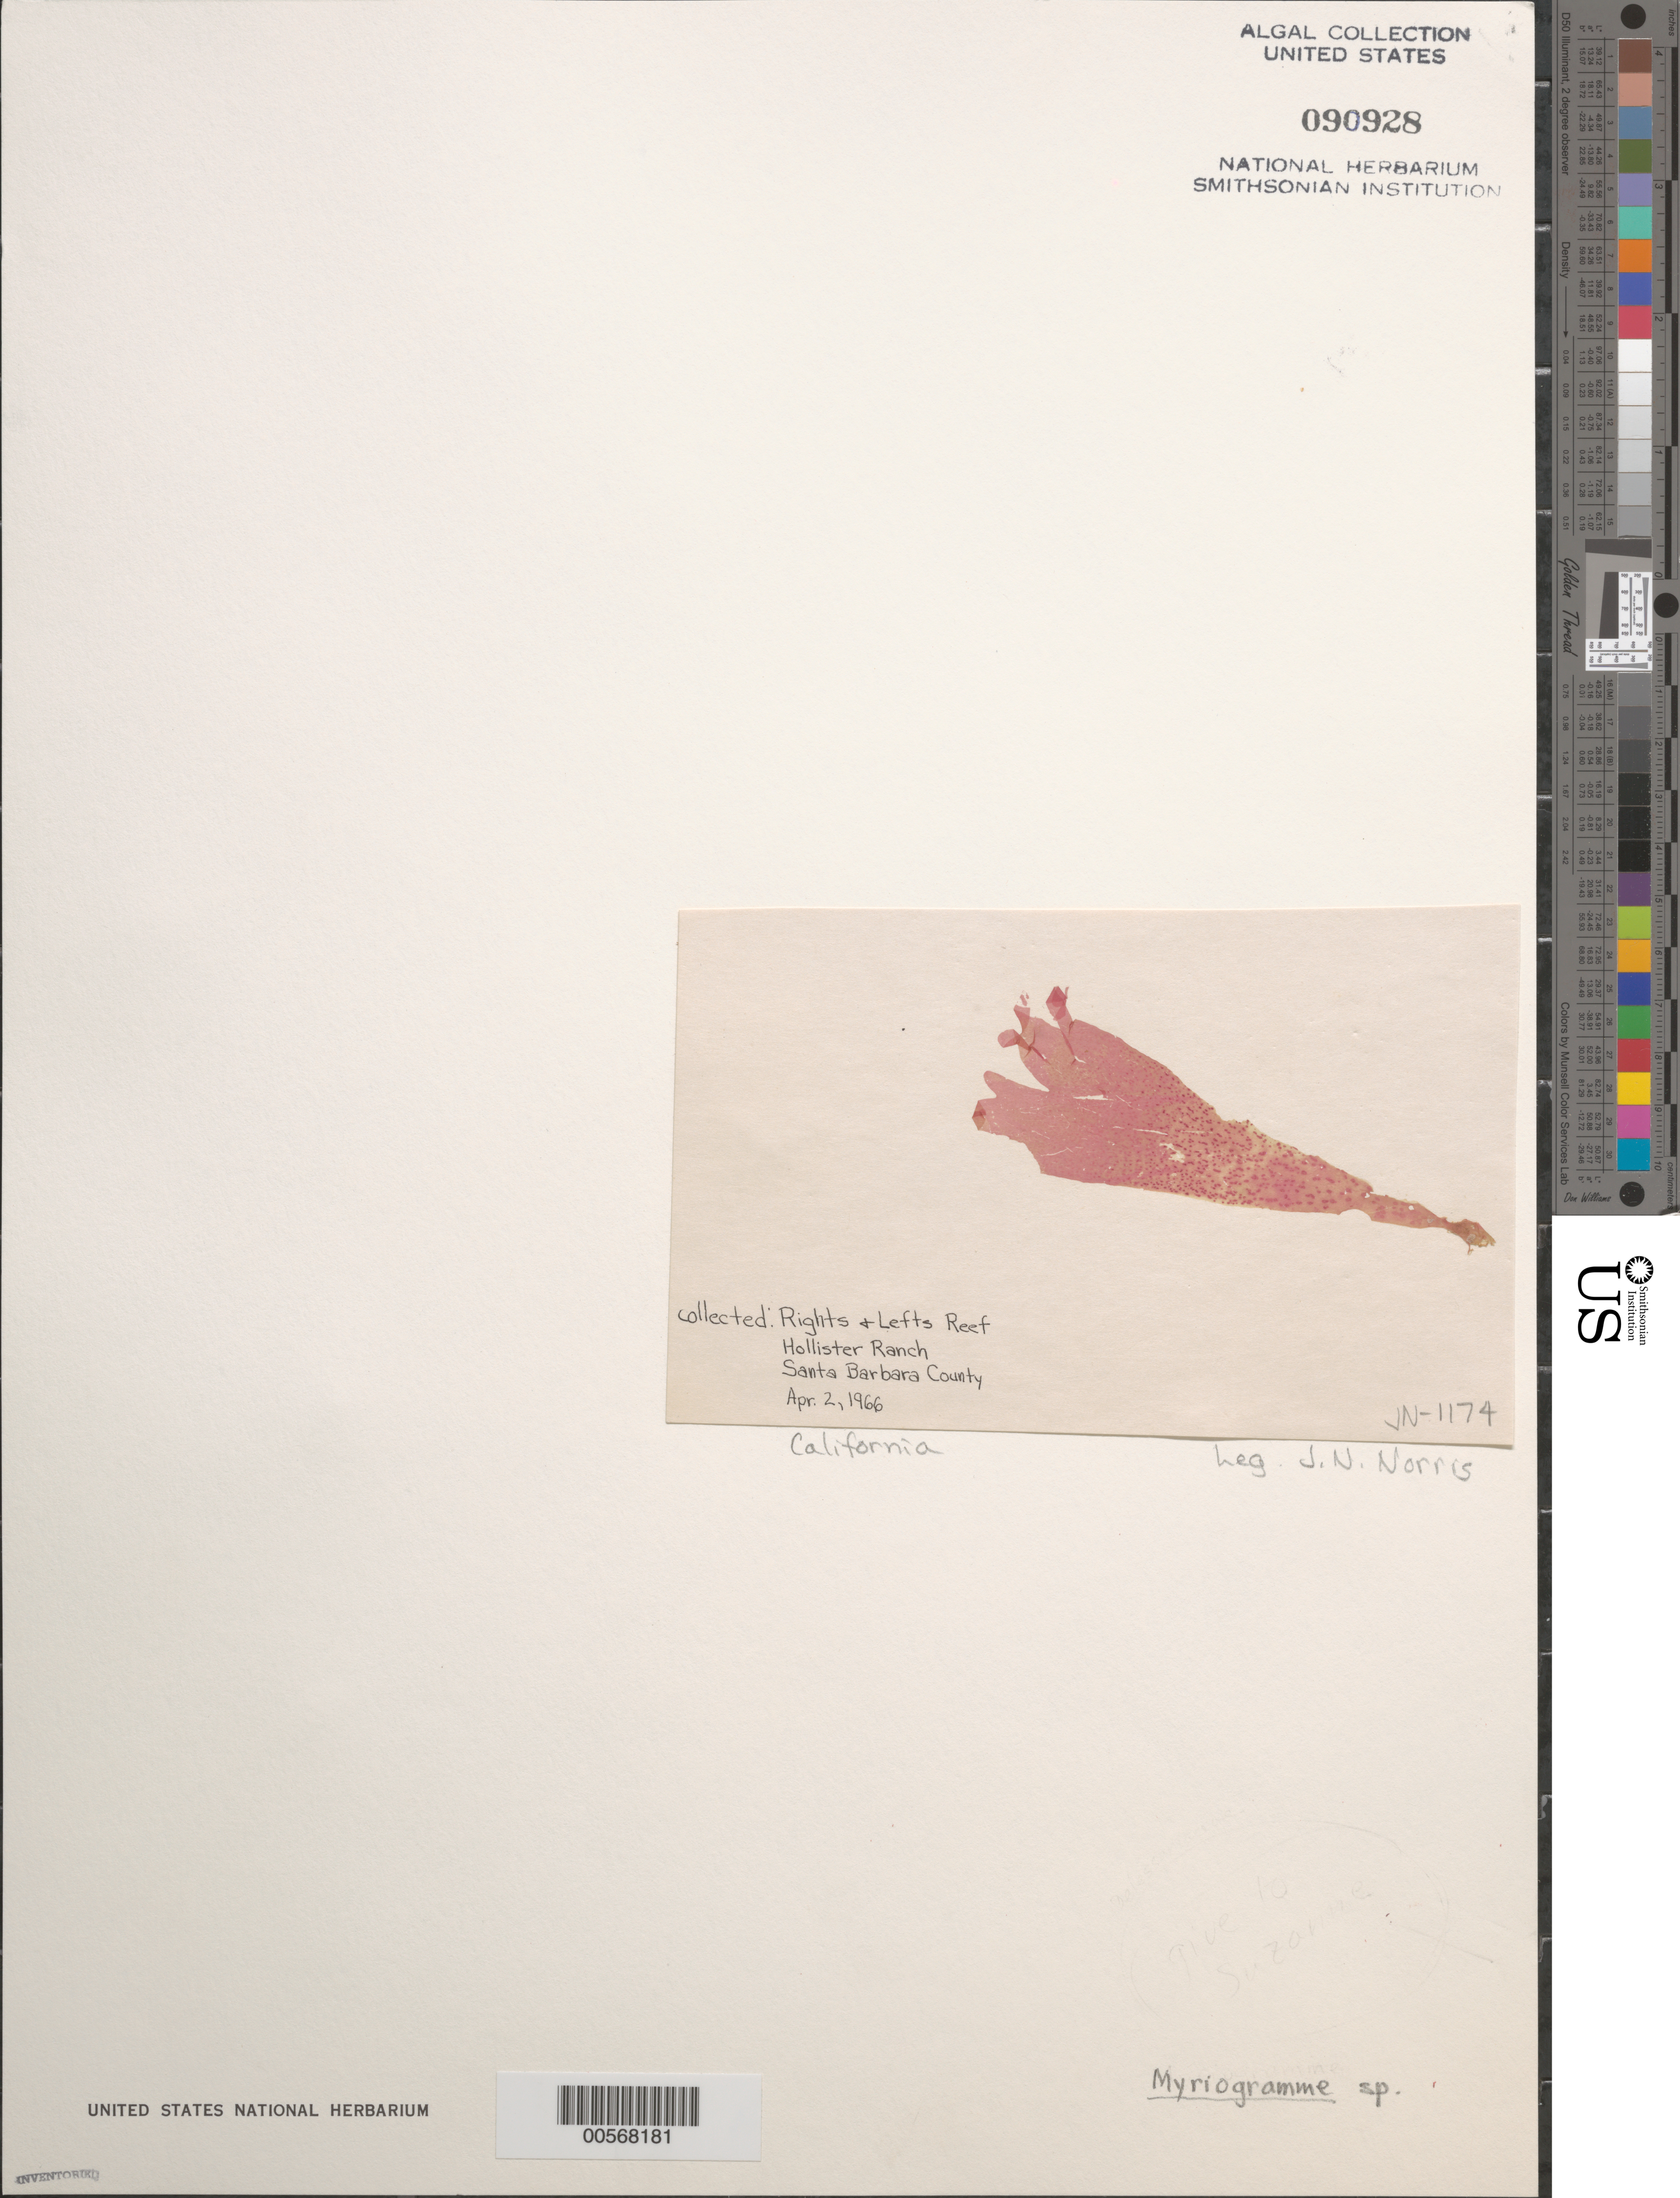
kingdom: Plantae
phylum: Rhodophyta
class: Florideophyceae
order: Ceramiales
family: Delesseriaceae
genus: Myriogramme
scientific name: Myriogramme sp.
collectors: J. N. Norris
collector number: JN-1174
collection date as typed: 02 Apr 1966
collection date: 1966-04-02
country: United States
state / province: California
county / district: Santa Barbara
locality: Rights and Lefts Beach, Hollister Ranch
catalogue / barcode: US 90928